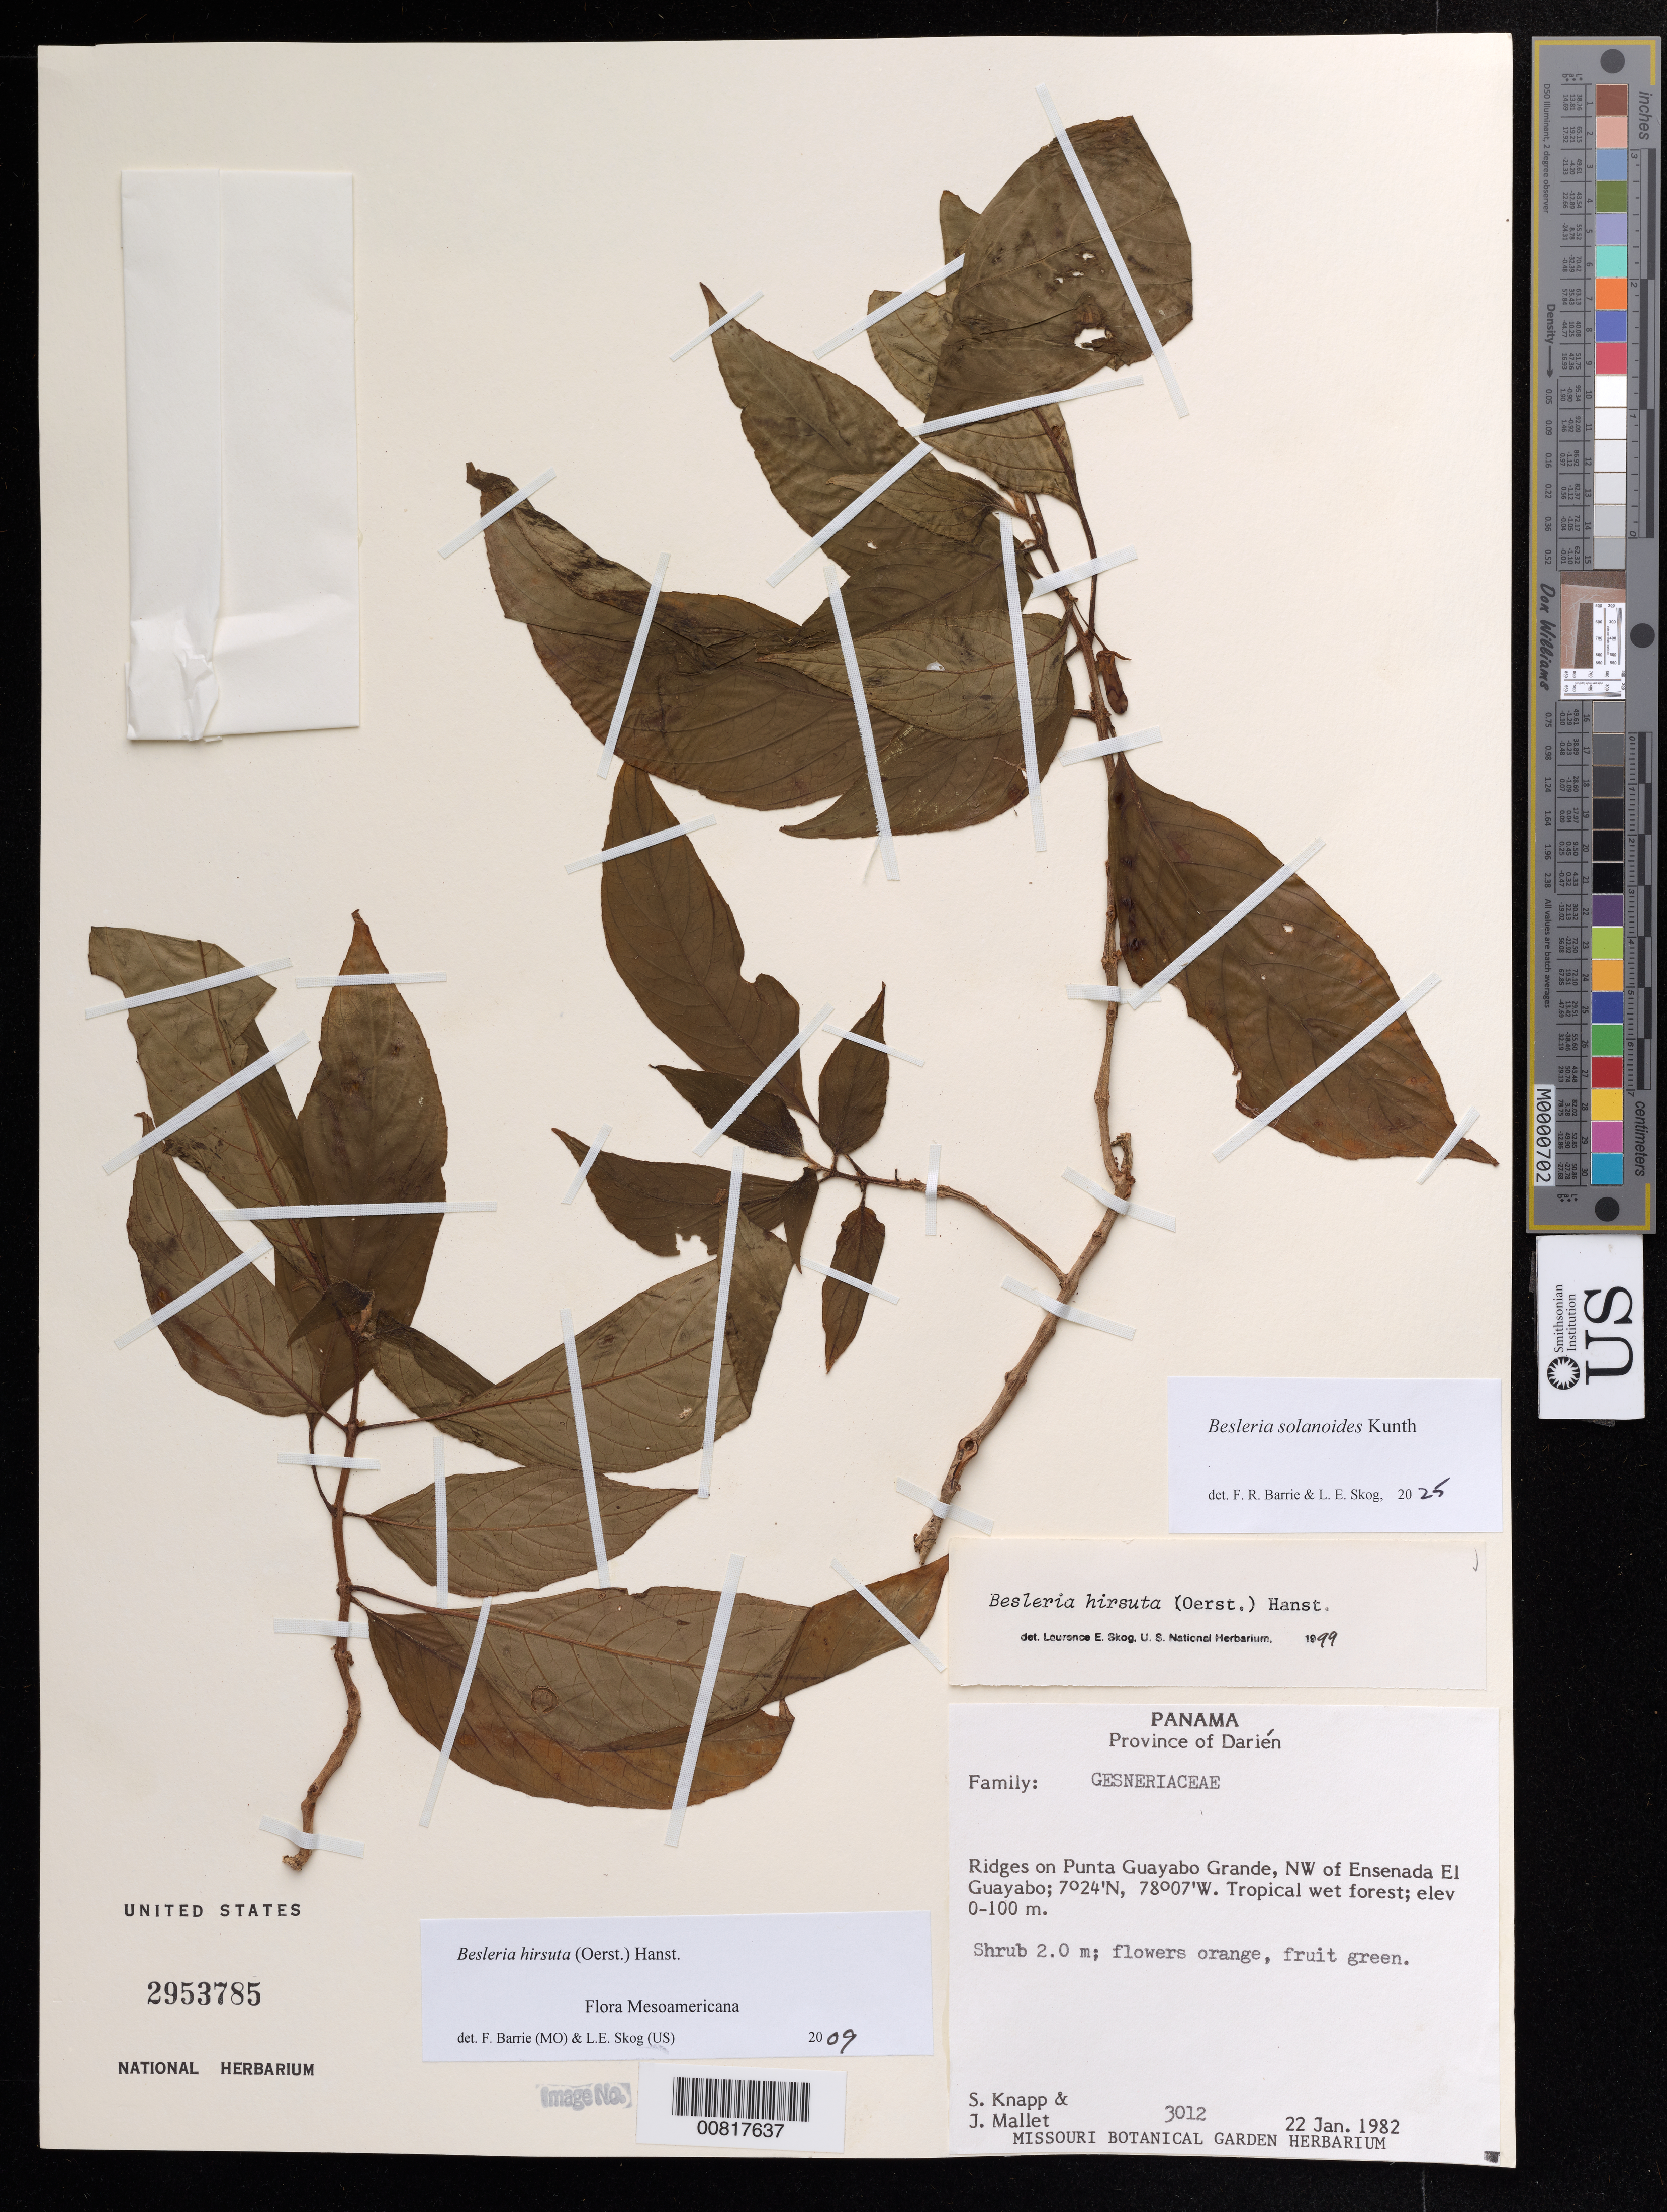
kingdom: Plantae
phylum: Tracheophyta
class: Magnoliopsida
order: Lamiales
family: Gesneriaceae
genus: Besleria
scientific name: Besleria solanoides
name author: Kunth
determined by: Barrie, F. R.; Skog, Laurence E.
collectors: S. Knapp & J. Mallet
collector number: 3012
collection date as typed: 22 Jan 1982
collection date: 1982-01-22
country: Panama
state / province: Darién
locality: Ridges on Punta Guayabo Grande, NW of Ensenada El Guayabo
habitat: Tropical wet forest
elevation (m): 0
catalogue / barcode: US 2953785